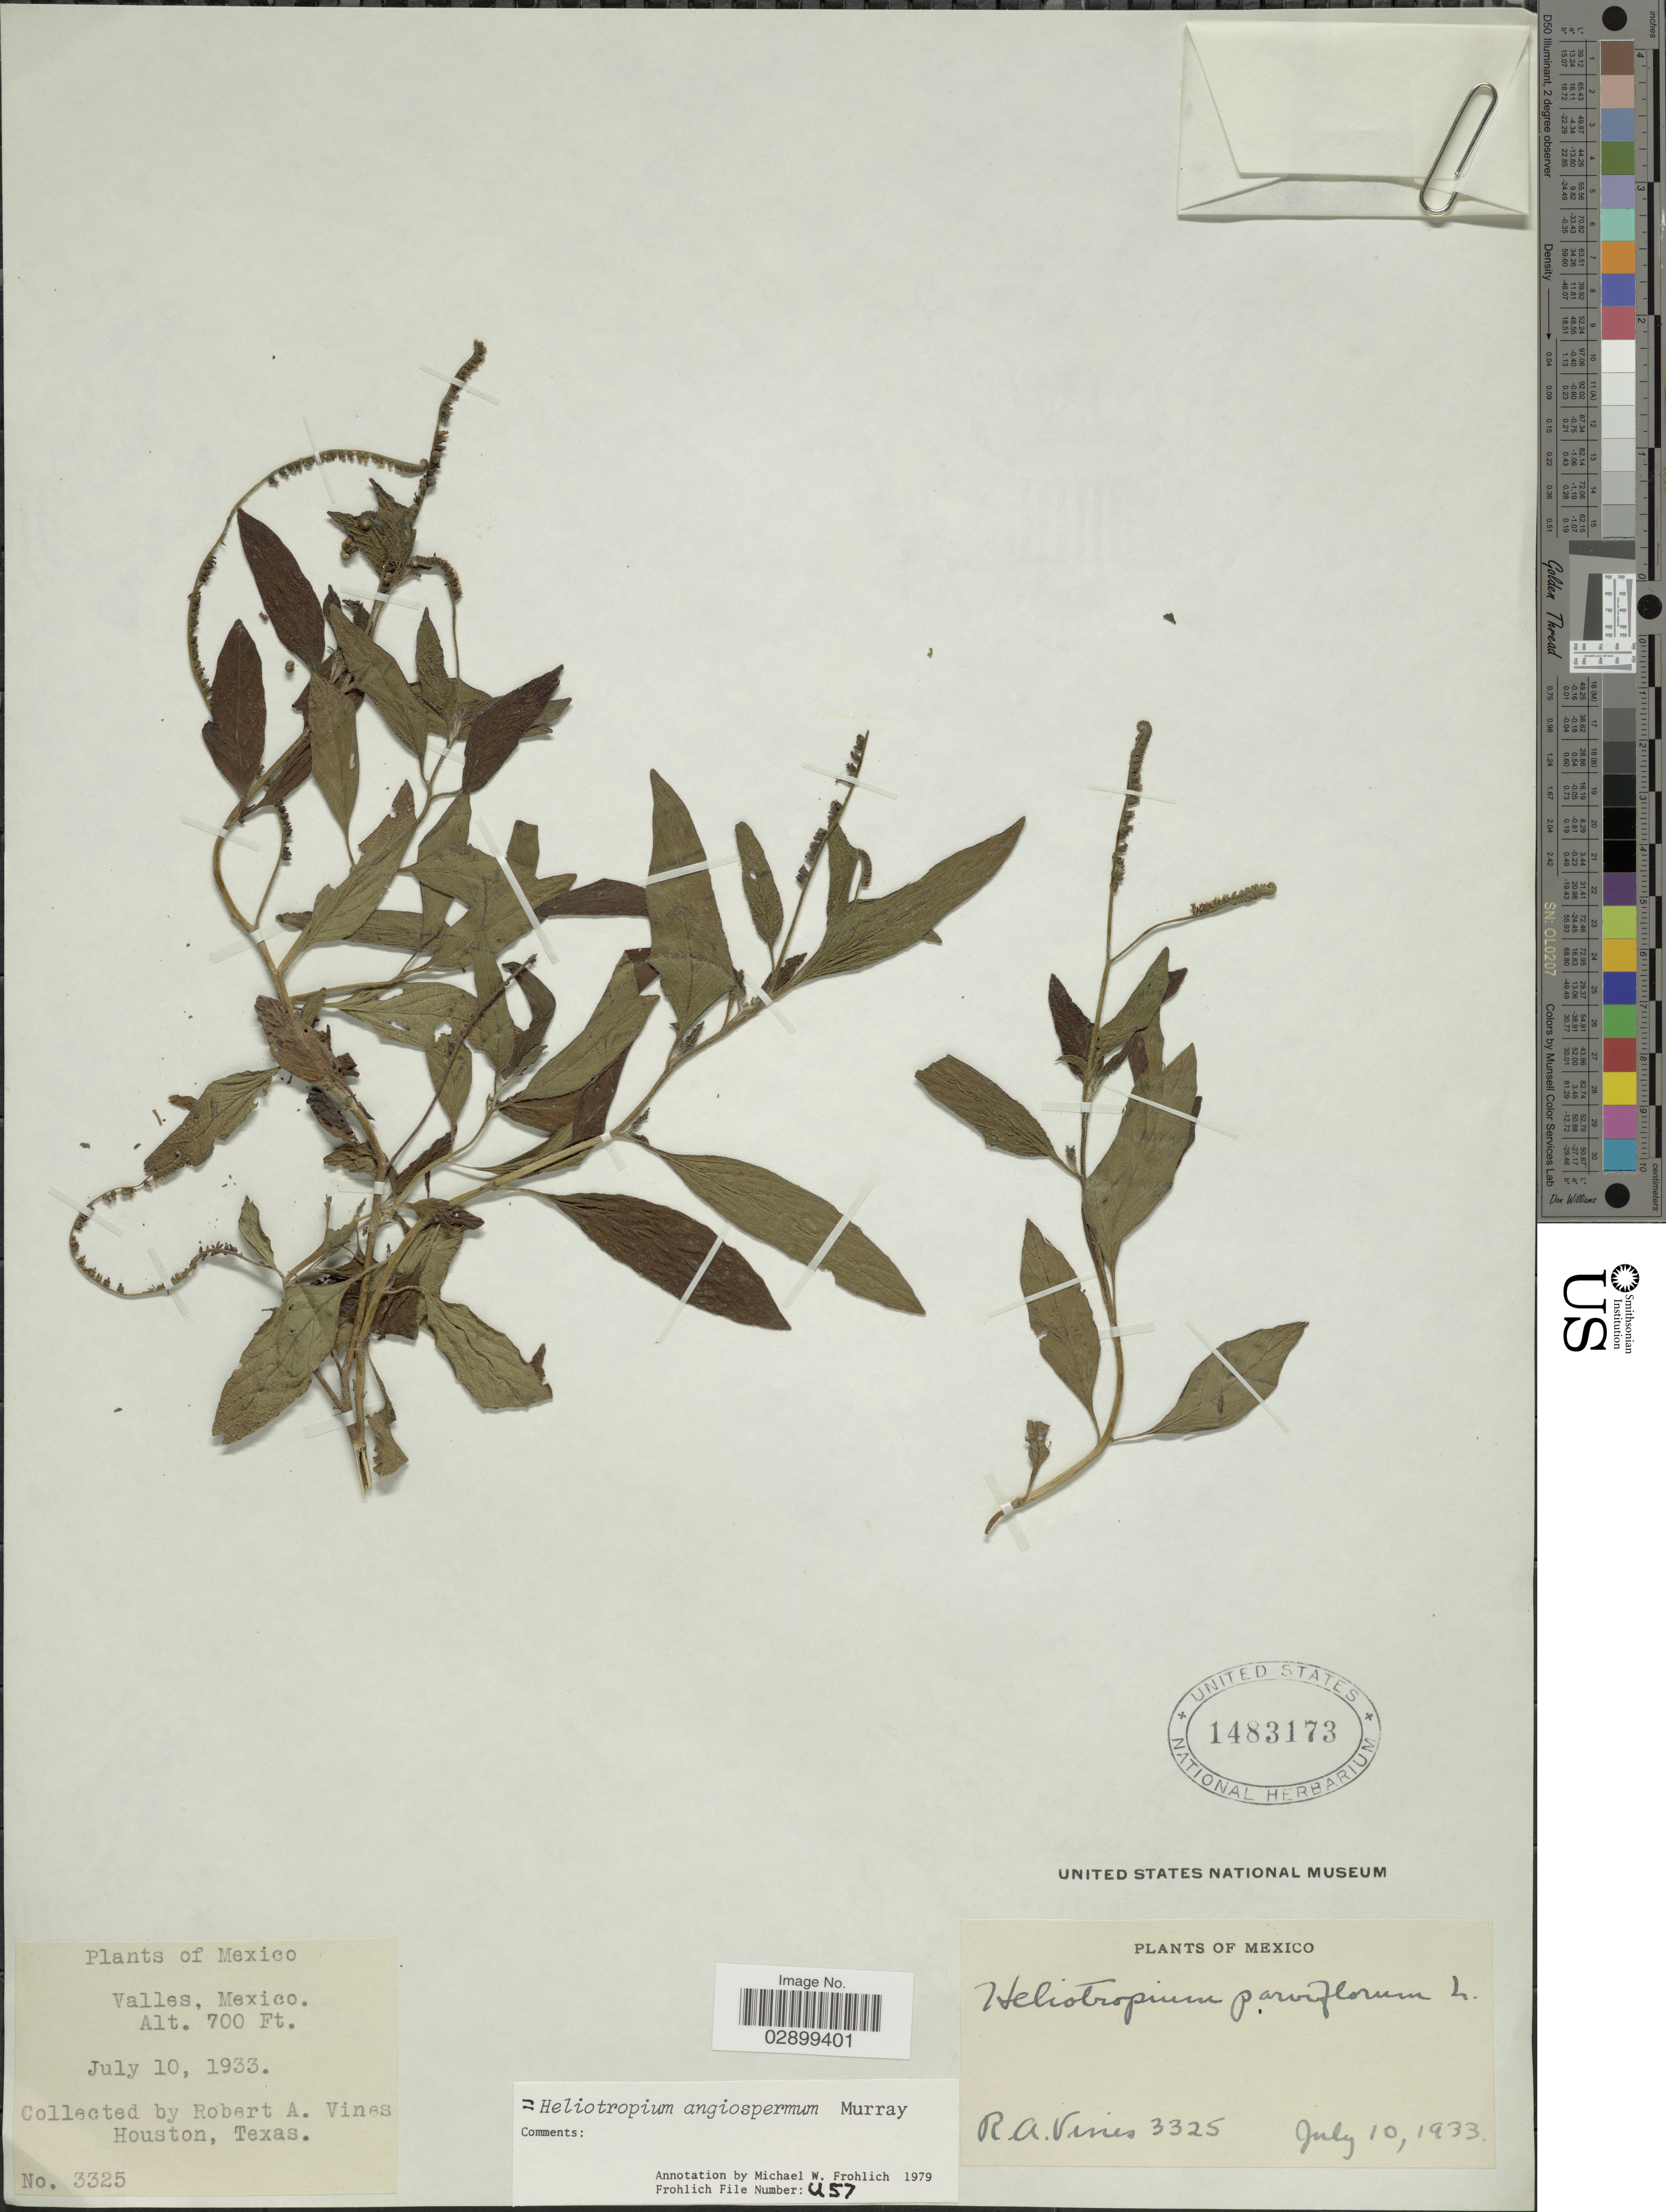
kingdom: Plantae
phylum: Tracheophyta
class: Magnoliopsida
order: Boraginales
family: Heliotropiaceae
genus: Heliotropium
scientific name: Heliotropium angiospermum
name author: Murray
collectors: R. Vines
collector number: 3325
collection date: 1933-07-10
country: Mexico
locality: Valles.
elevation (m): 213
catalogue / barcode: US 1483173